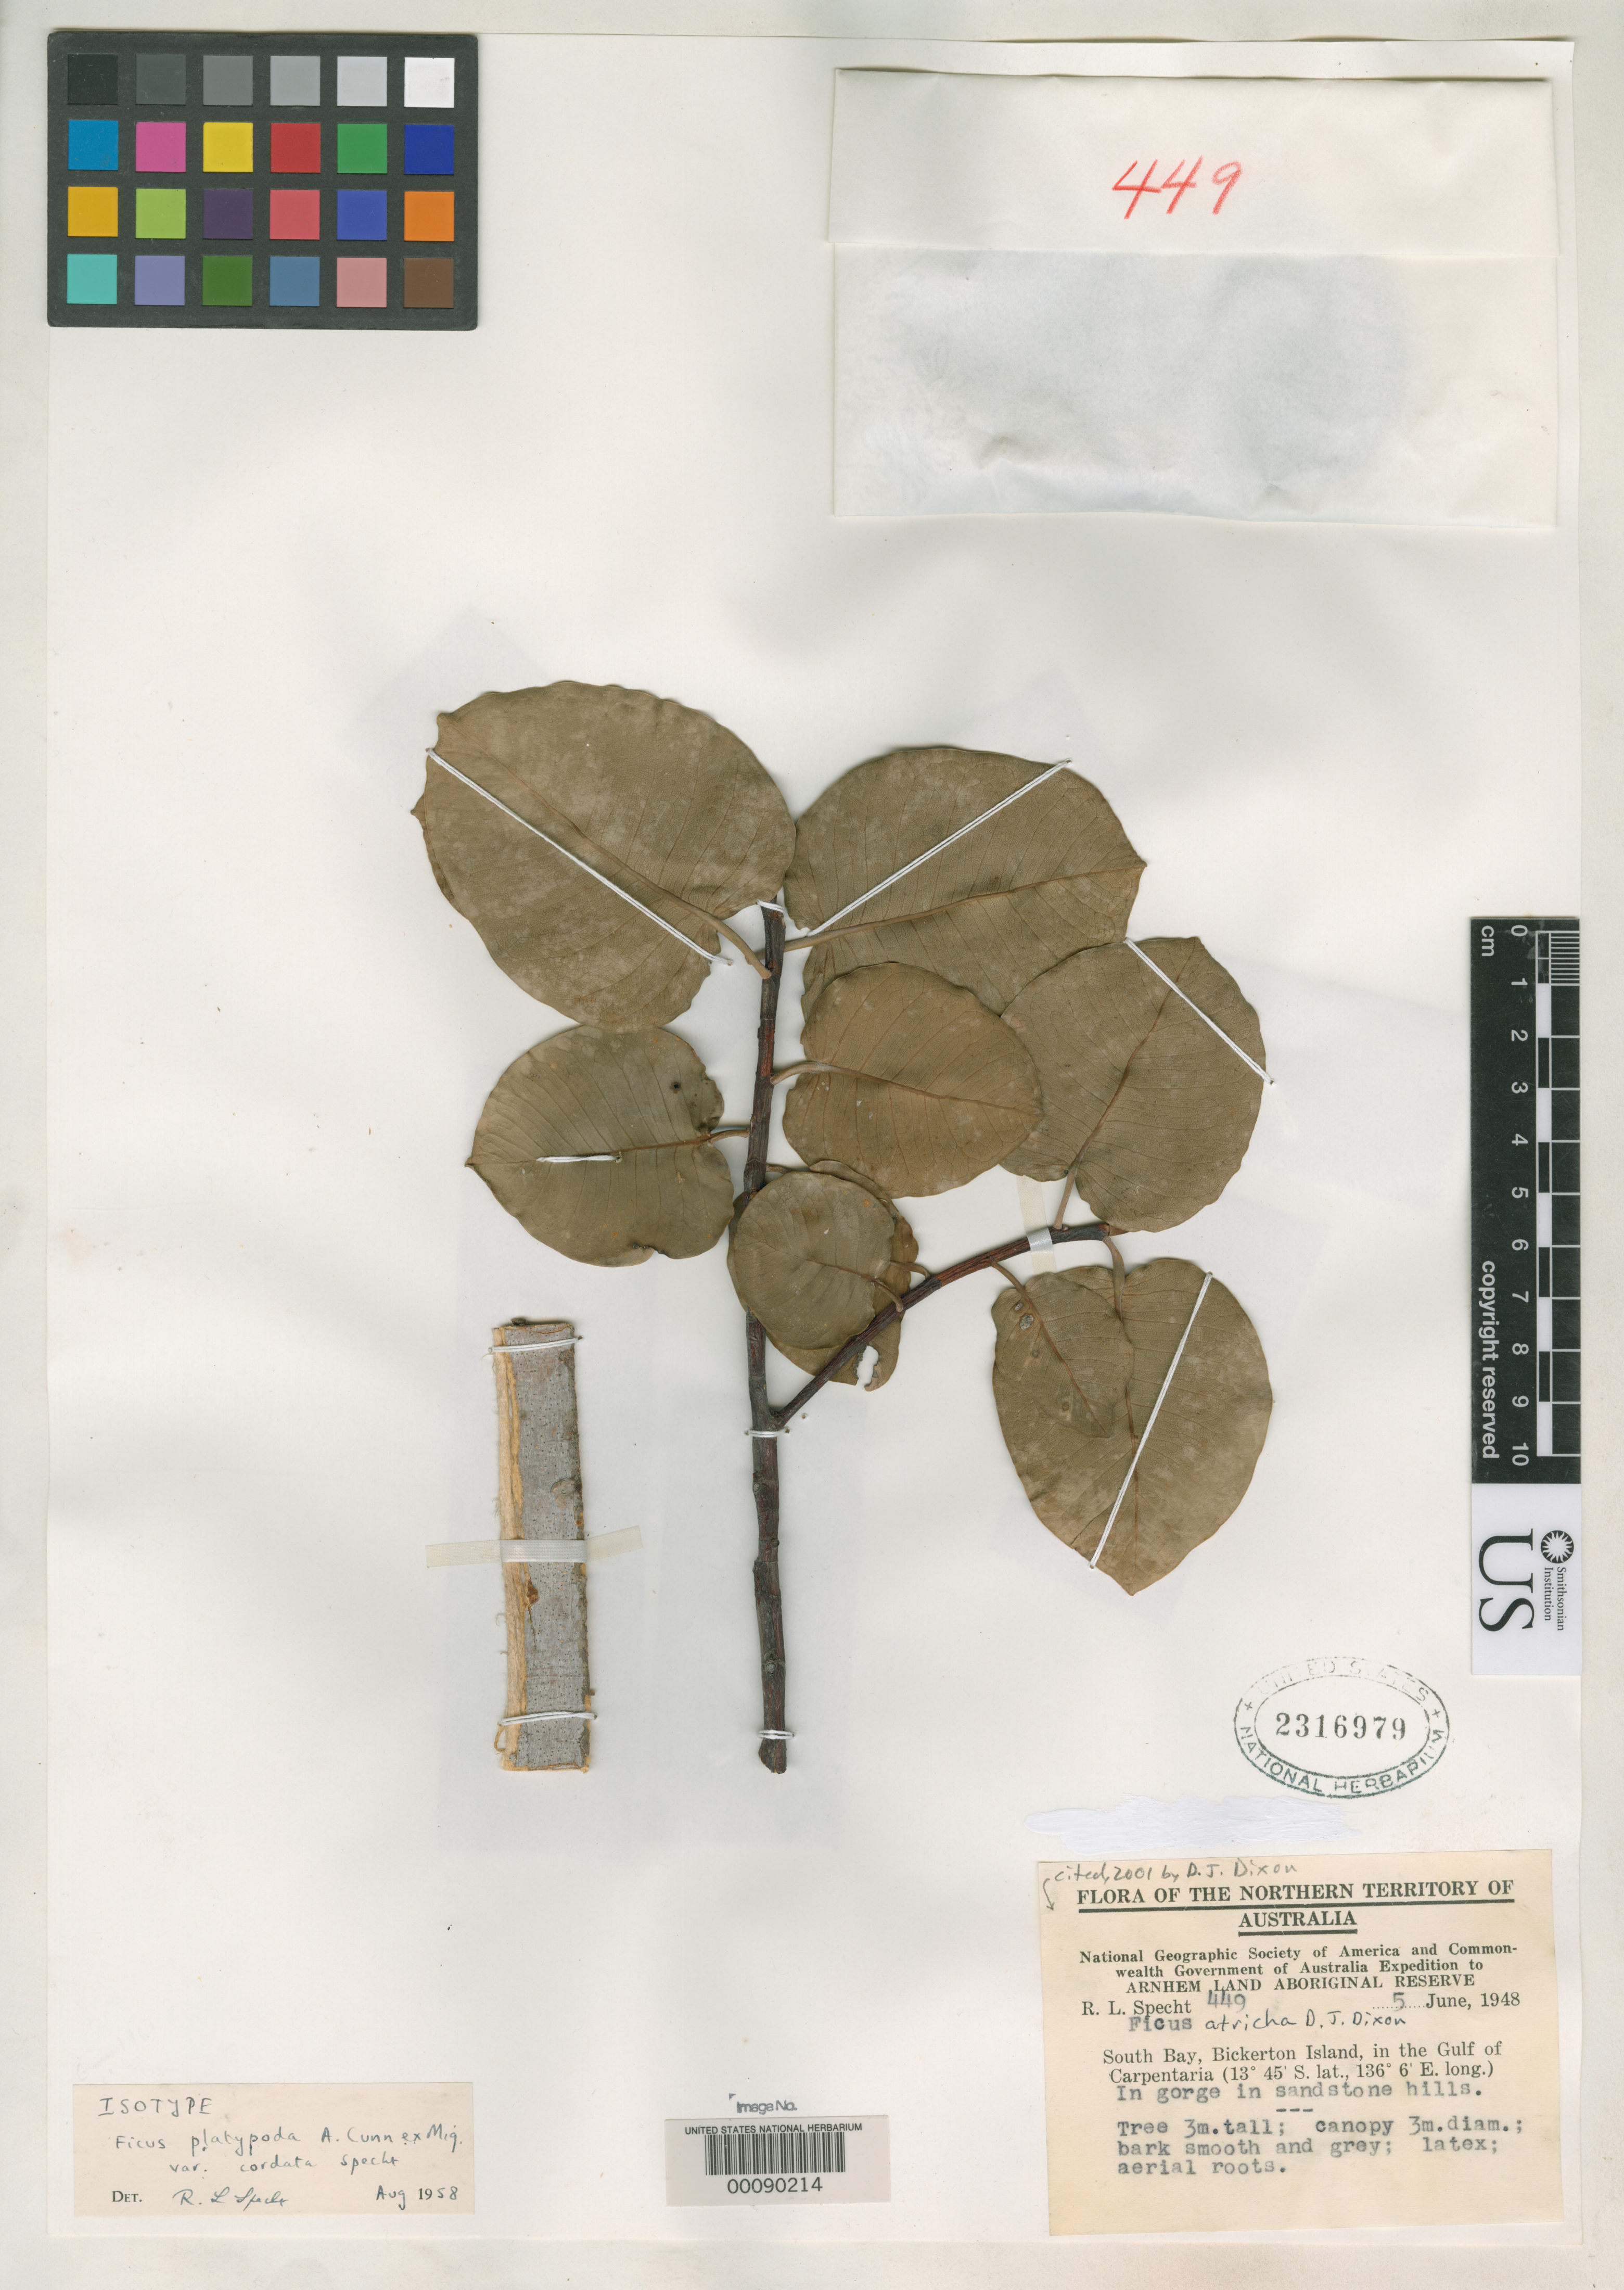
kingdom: Plantae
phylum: Tracheophyta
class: Magnoliopsida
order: Rosales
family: Moraceae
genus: Ficus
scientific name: Ficus platypoda var. cordata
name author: Specht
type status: Isotype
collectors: R. L. Specht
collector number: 449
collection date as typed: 05 Jun 1948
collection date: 1948-06-05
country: Australia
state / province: Northern Territory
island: Bickerton Island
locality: Arnhem Land, South Bay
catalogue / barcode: US 2316979